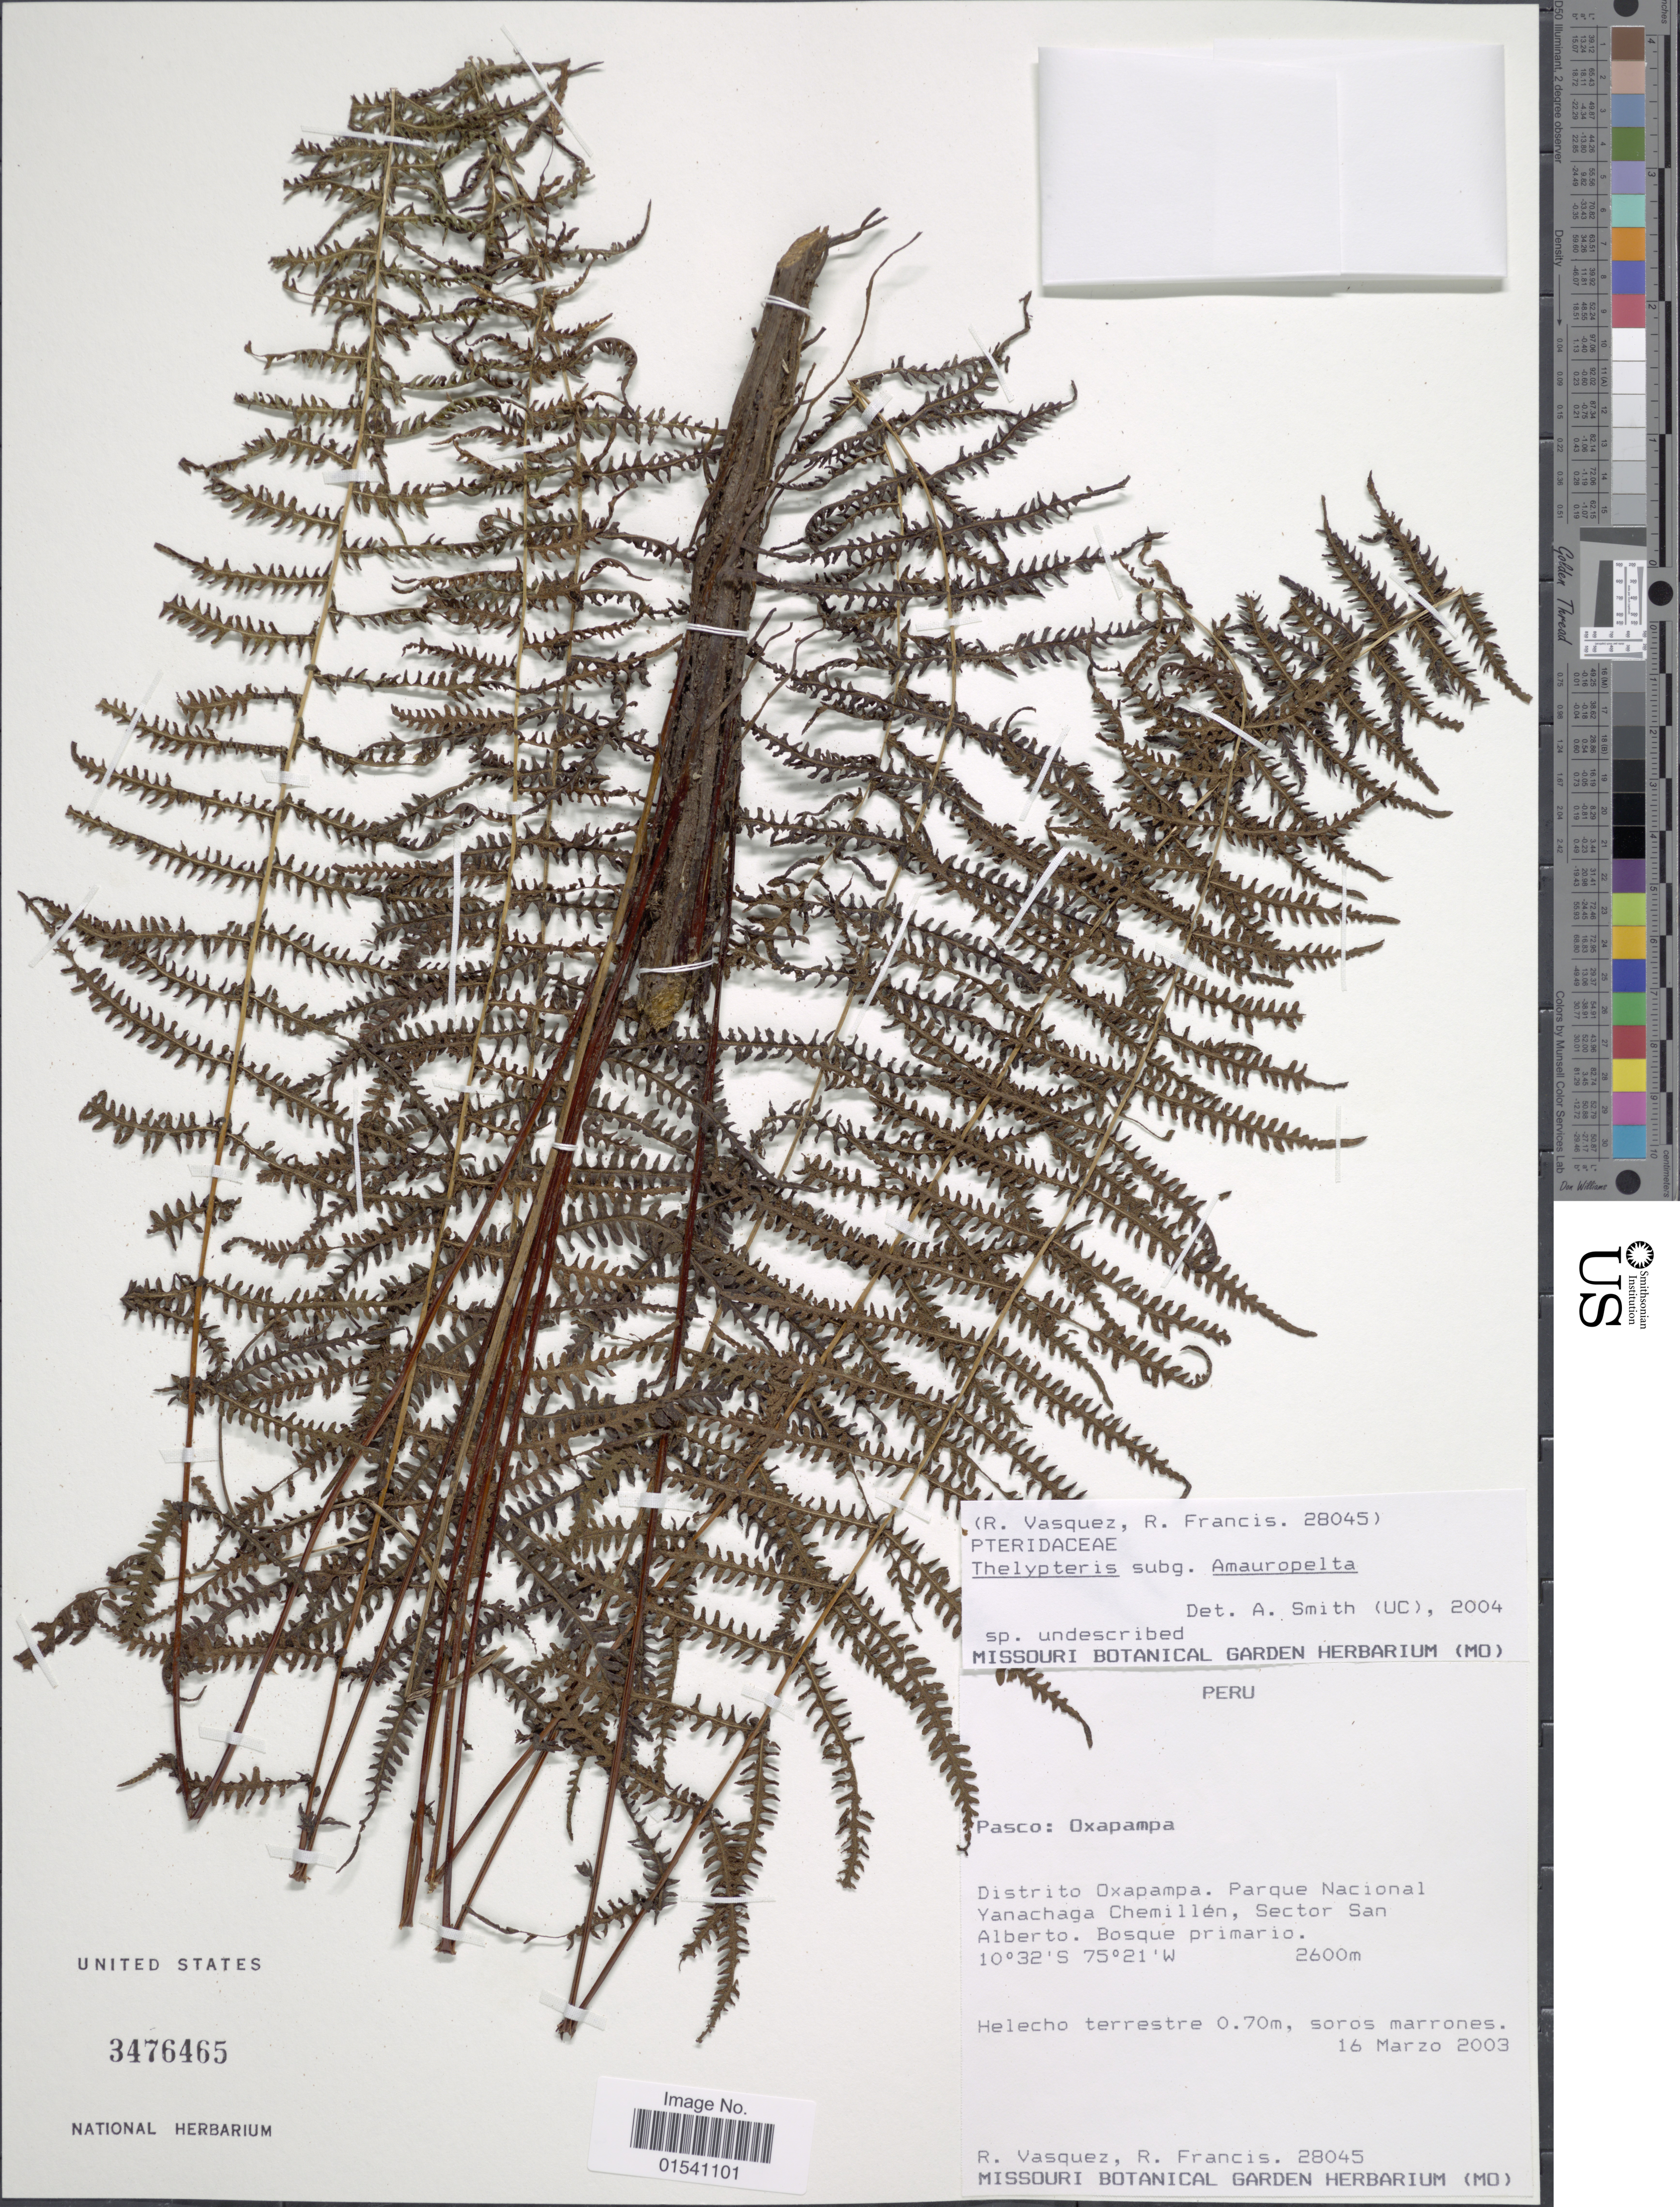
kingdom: Plantae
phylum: Tracheophyta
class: Polypodiopsida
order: Polypodiales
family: Thelypteridaceae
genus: Amauropelta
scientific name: Amauropelta sp.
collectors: R. Vasquez & R. Francis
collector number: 28045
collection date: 2003-03-16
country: Peru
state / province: Pasco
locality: Oxapampa, Distrito Oxapampa. Parque Nacional Yanachaga Chemillé, Sector San Alberto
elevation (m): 2600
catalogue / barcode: US 3476465